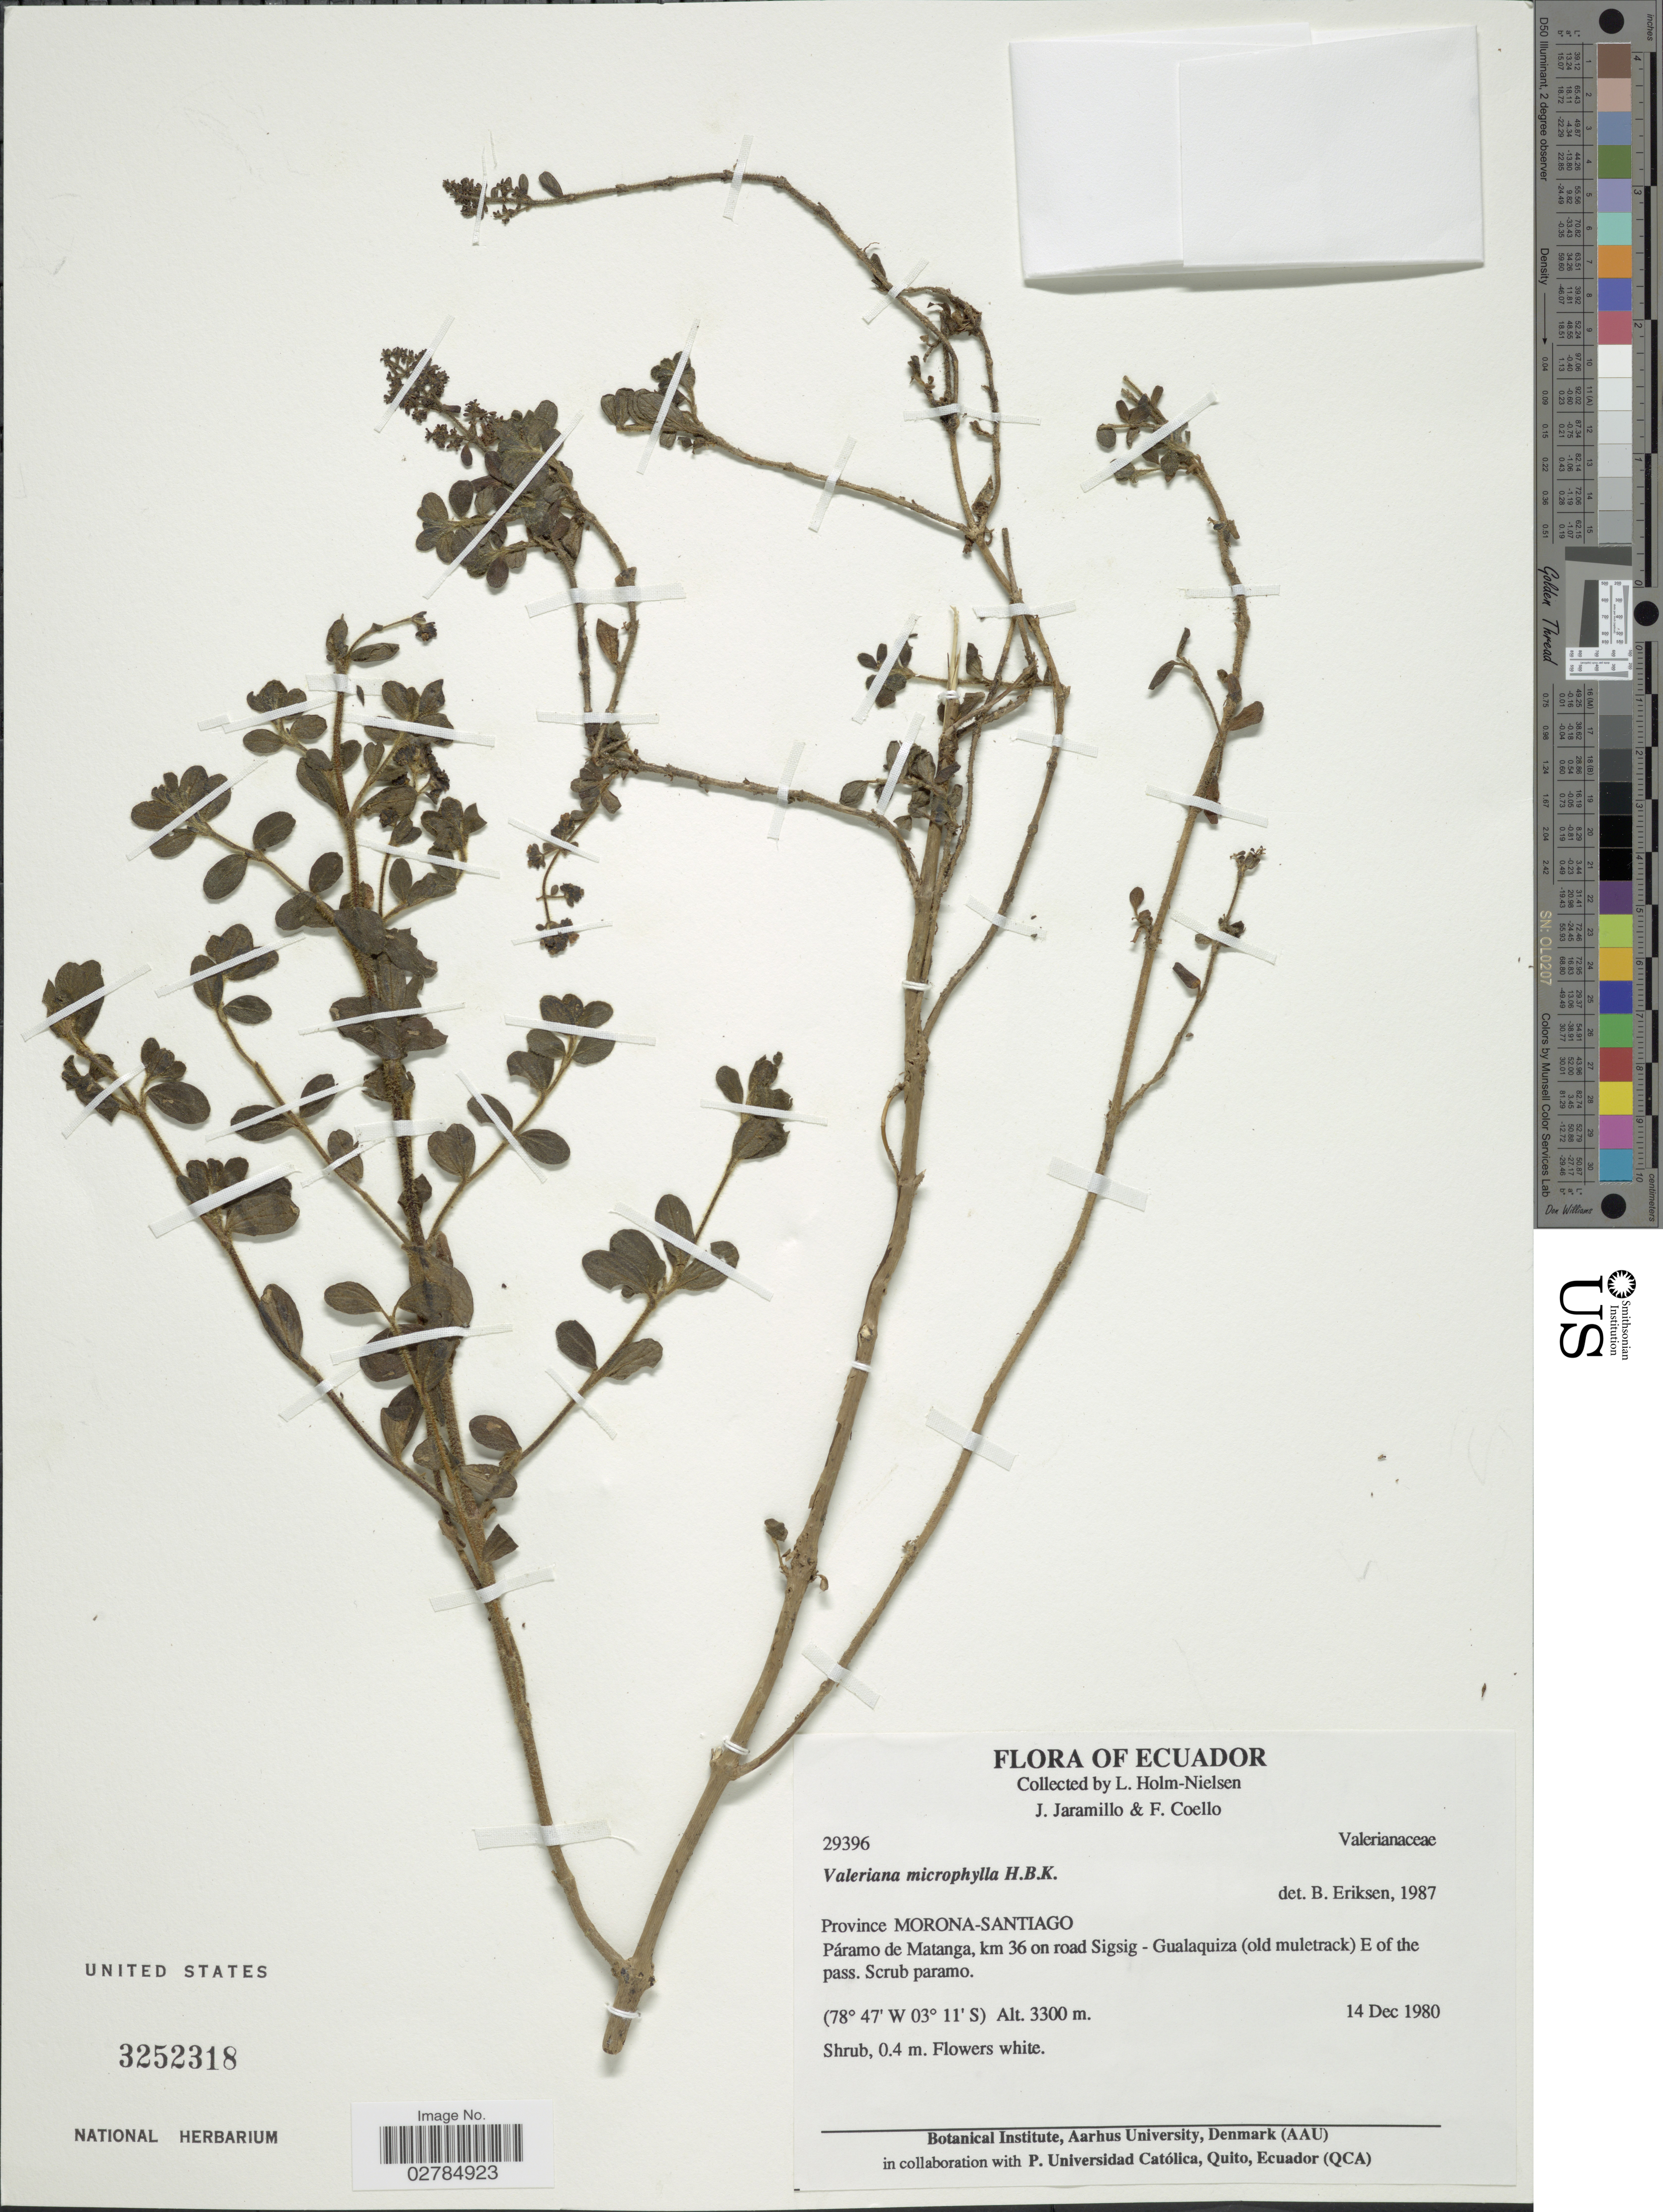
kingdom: Plantae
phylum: Tracheophyta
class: Magnoliopsida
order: Dipsacales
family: Caprifoliaceae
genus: Valeriana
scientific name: Valeriana microphylla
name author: Kunth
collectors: L. Holm-Nielsen, J. Jaramillo & F. Coello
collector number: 29396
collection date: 1980-12-14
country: Ecuador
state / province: Morona-Santiago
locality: Páramo de Matanga, km 36 on road Sigsig - Gualaquiza (old muletrack) E of the pass.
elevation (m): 3300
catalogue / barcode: US 3252318